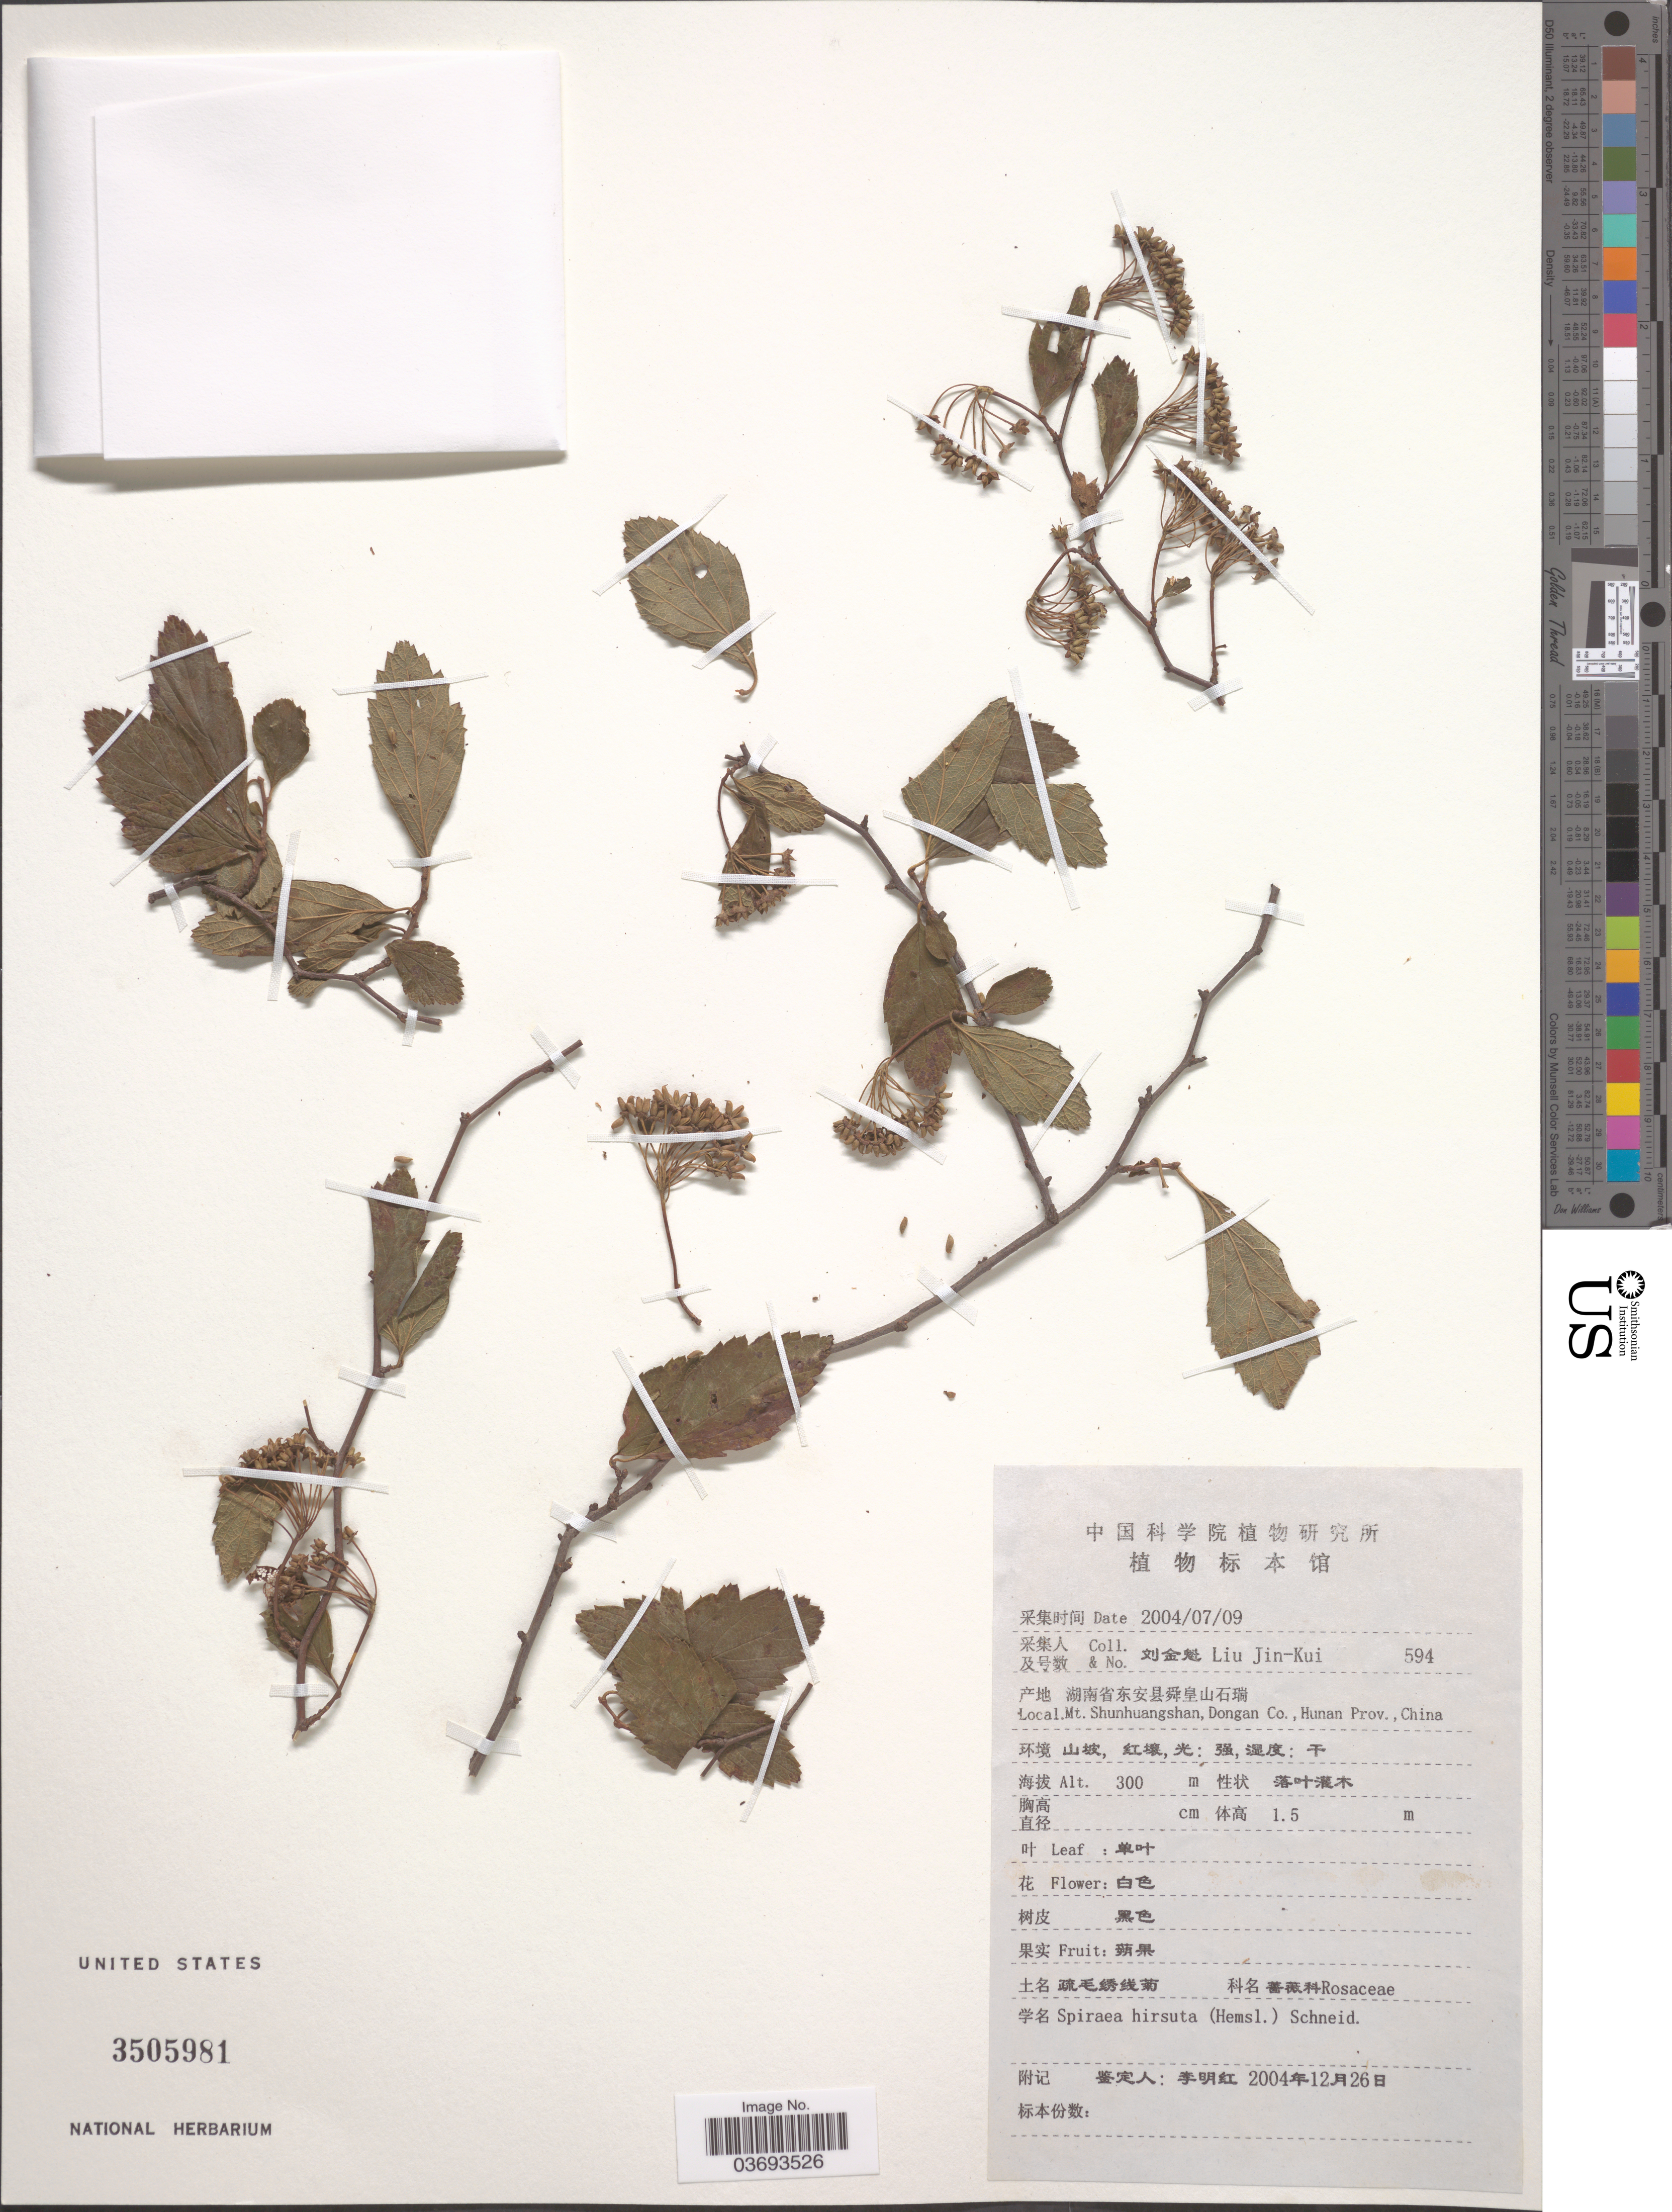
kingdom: Plantae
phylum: Tracheophyta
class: Magnoliopsida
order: Rosales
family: Rosaceae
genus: Spiraea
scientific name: Spiraea hirsuta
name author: (Hemsl.) C.K. Schneid.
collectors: Liu Jin-Kui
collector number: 594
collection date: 2004-07-09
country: China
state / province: Hunan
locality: Mt. Shunhuangshan, Dongan Co.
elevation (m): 300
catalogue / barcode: US 3505981